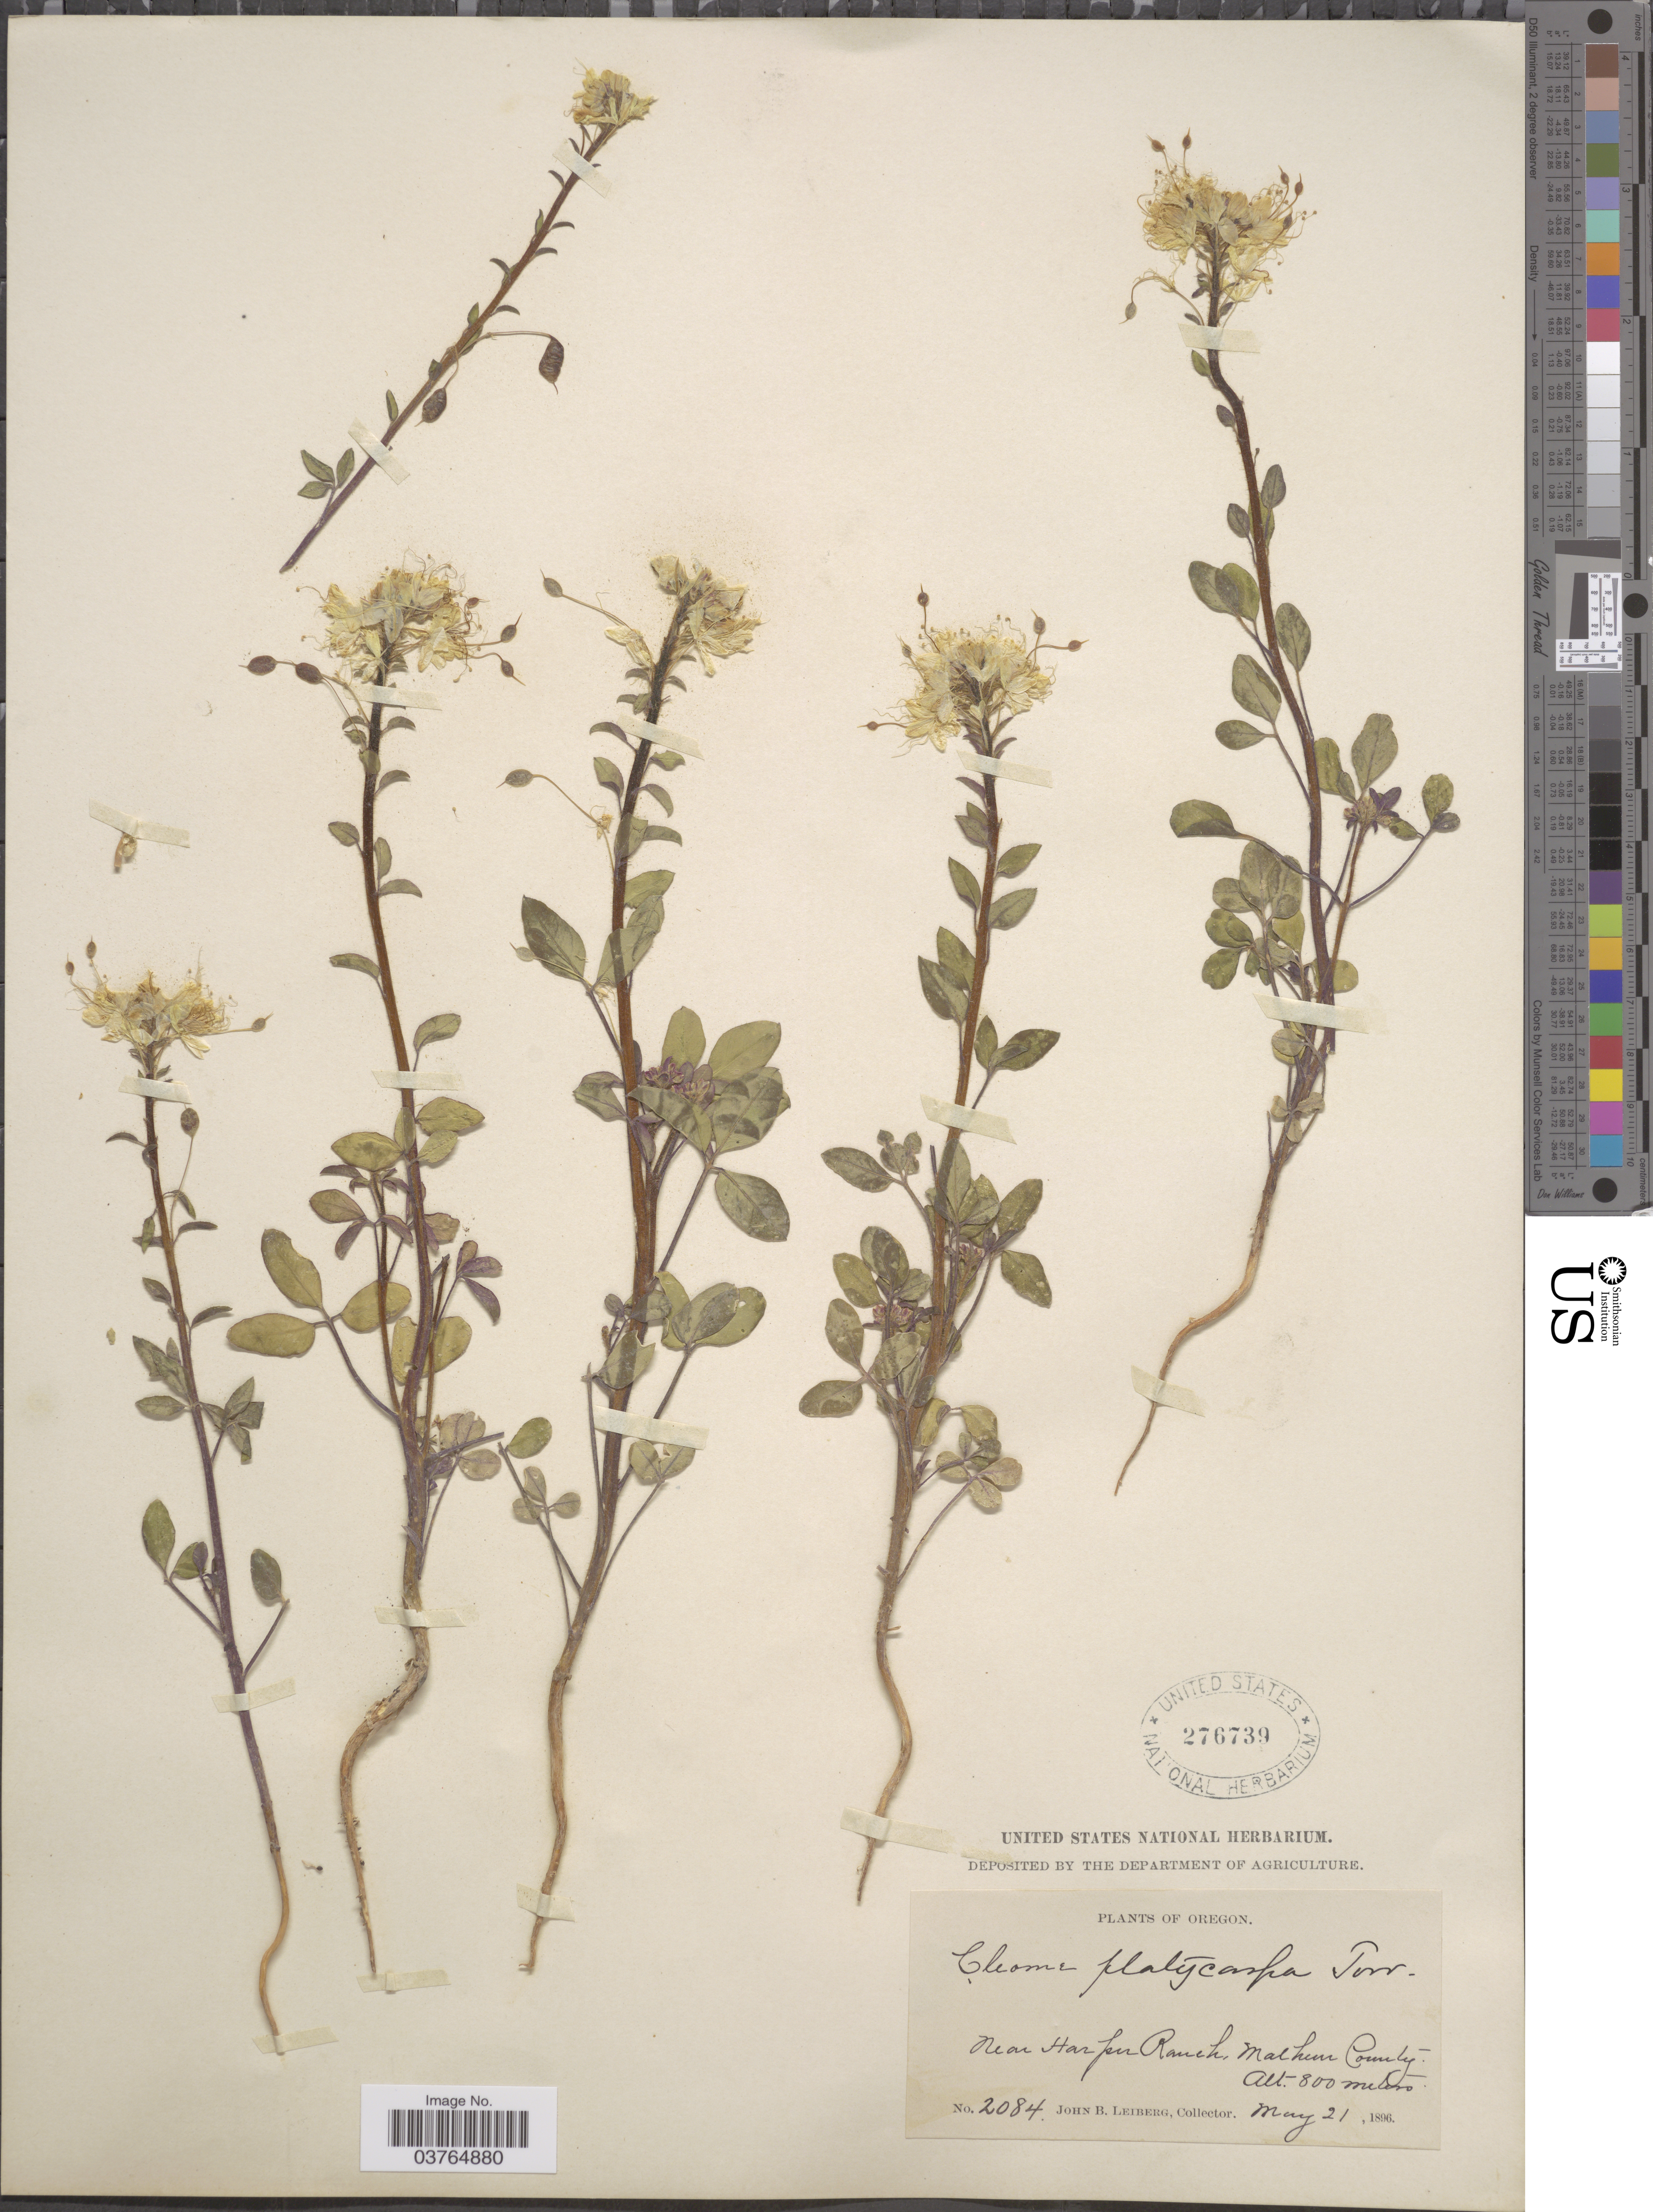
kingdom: Plantae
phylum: Tracheophyta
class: Magnoliopsida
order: Brassicales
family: Cleomaceae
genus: Cleomella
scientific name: Cleomella platycarpa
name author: (Torr.) Roalson & J.C. Hall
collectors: J. B. Leiberg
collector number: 2084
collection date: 1896-05-21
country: United States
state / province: Oregon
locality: Near Harper Ranch, Malheur County.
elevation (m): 800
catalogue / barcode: US 276739